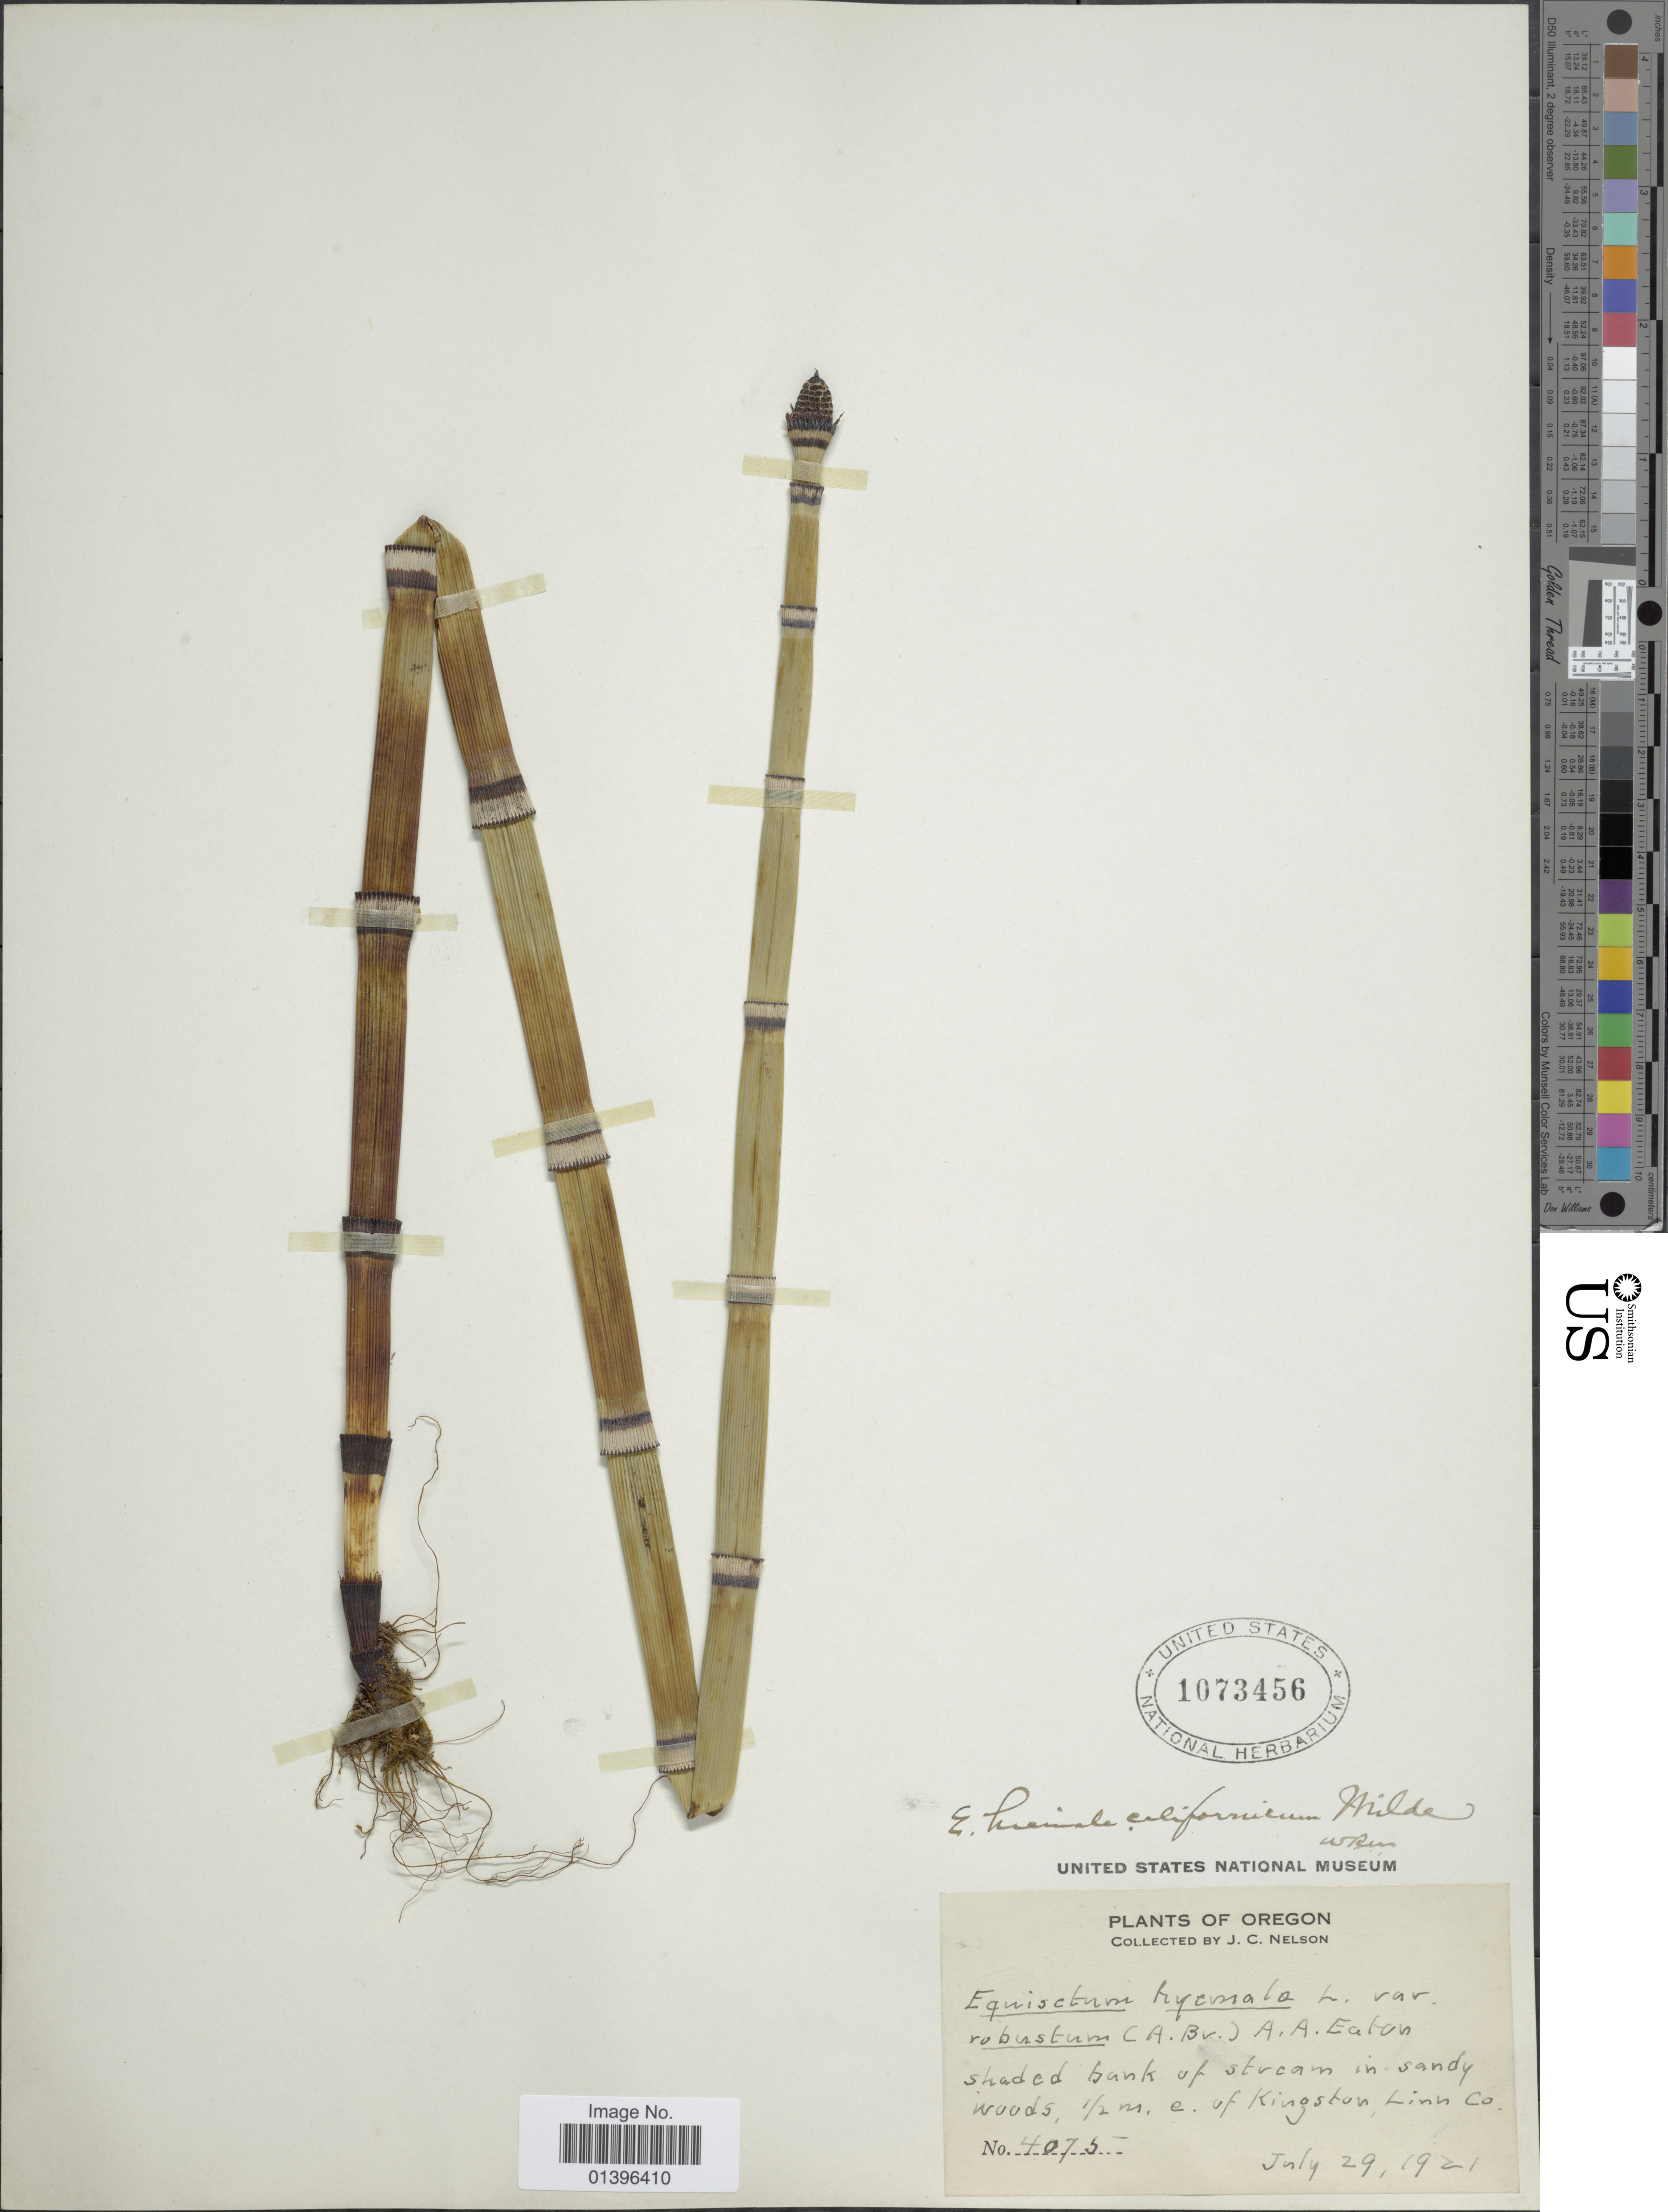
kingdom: Plantae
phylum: Tracheophyta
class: Polypodiopsida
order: Equisetales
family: Equisetaceae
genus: Equisetum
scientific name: Equisetum hyemale var. affine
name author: (Engelm.) A.A. Eaton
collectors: J. C. Nelson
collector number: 4075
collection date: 1921-07-29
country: United States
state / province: Oregon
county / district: Linn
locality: Shaded bank of stream in sandy woods, ½ m. e. of Kingston Linn Co.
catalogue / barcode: US 1073456